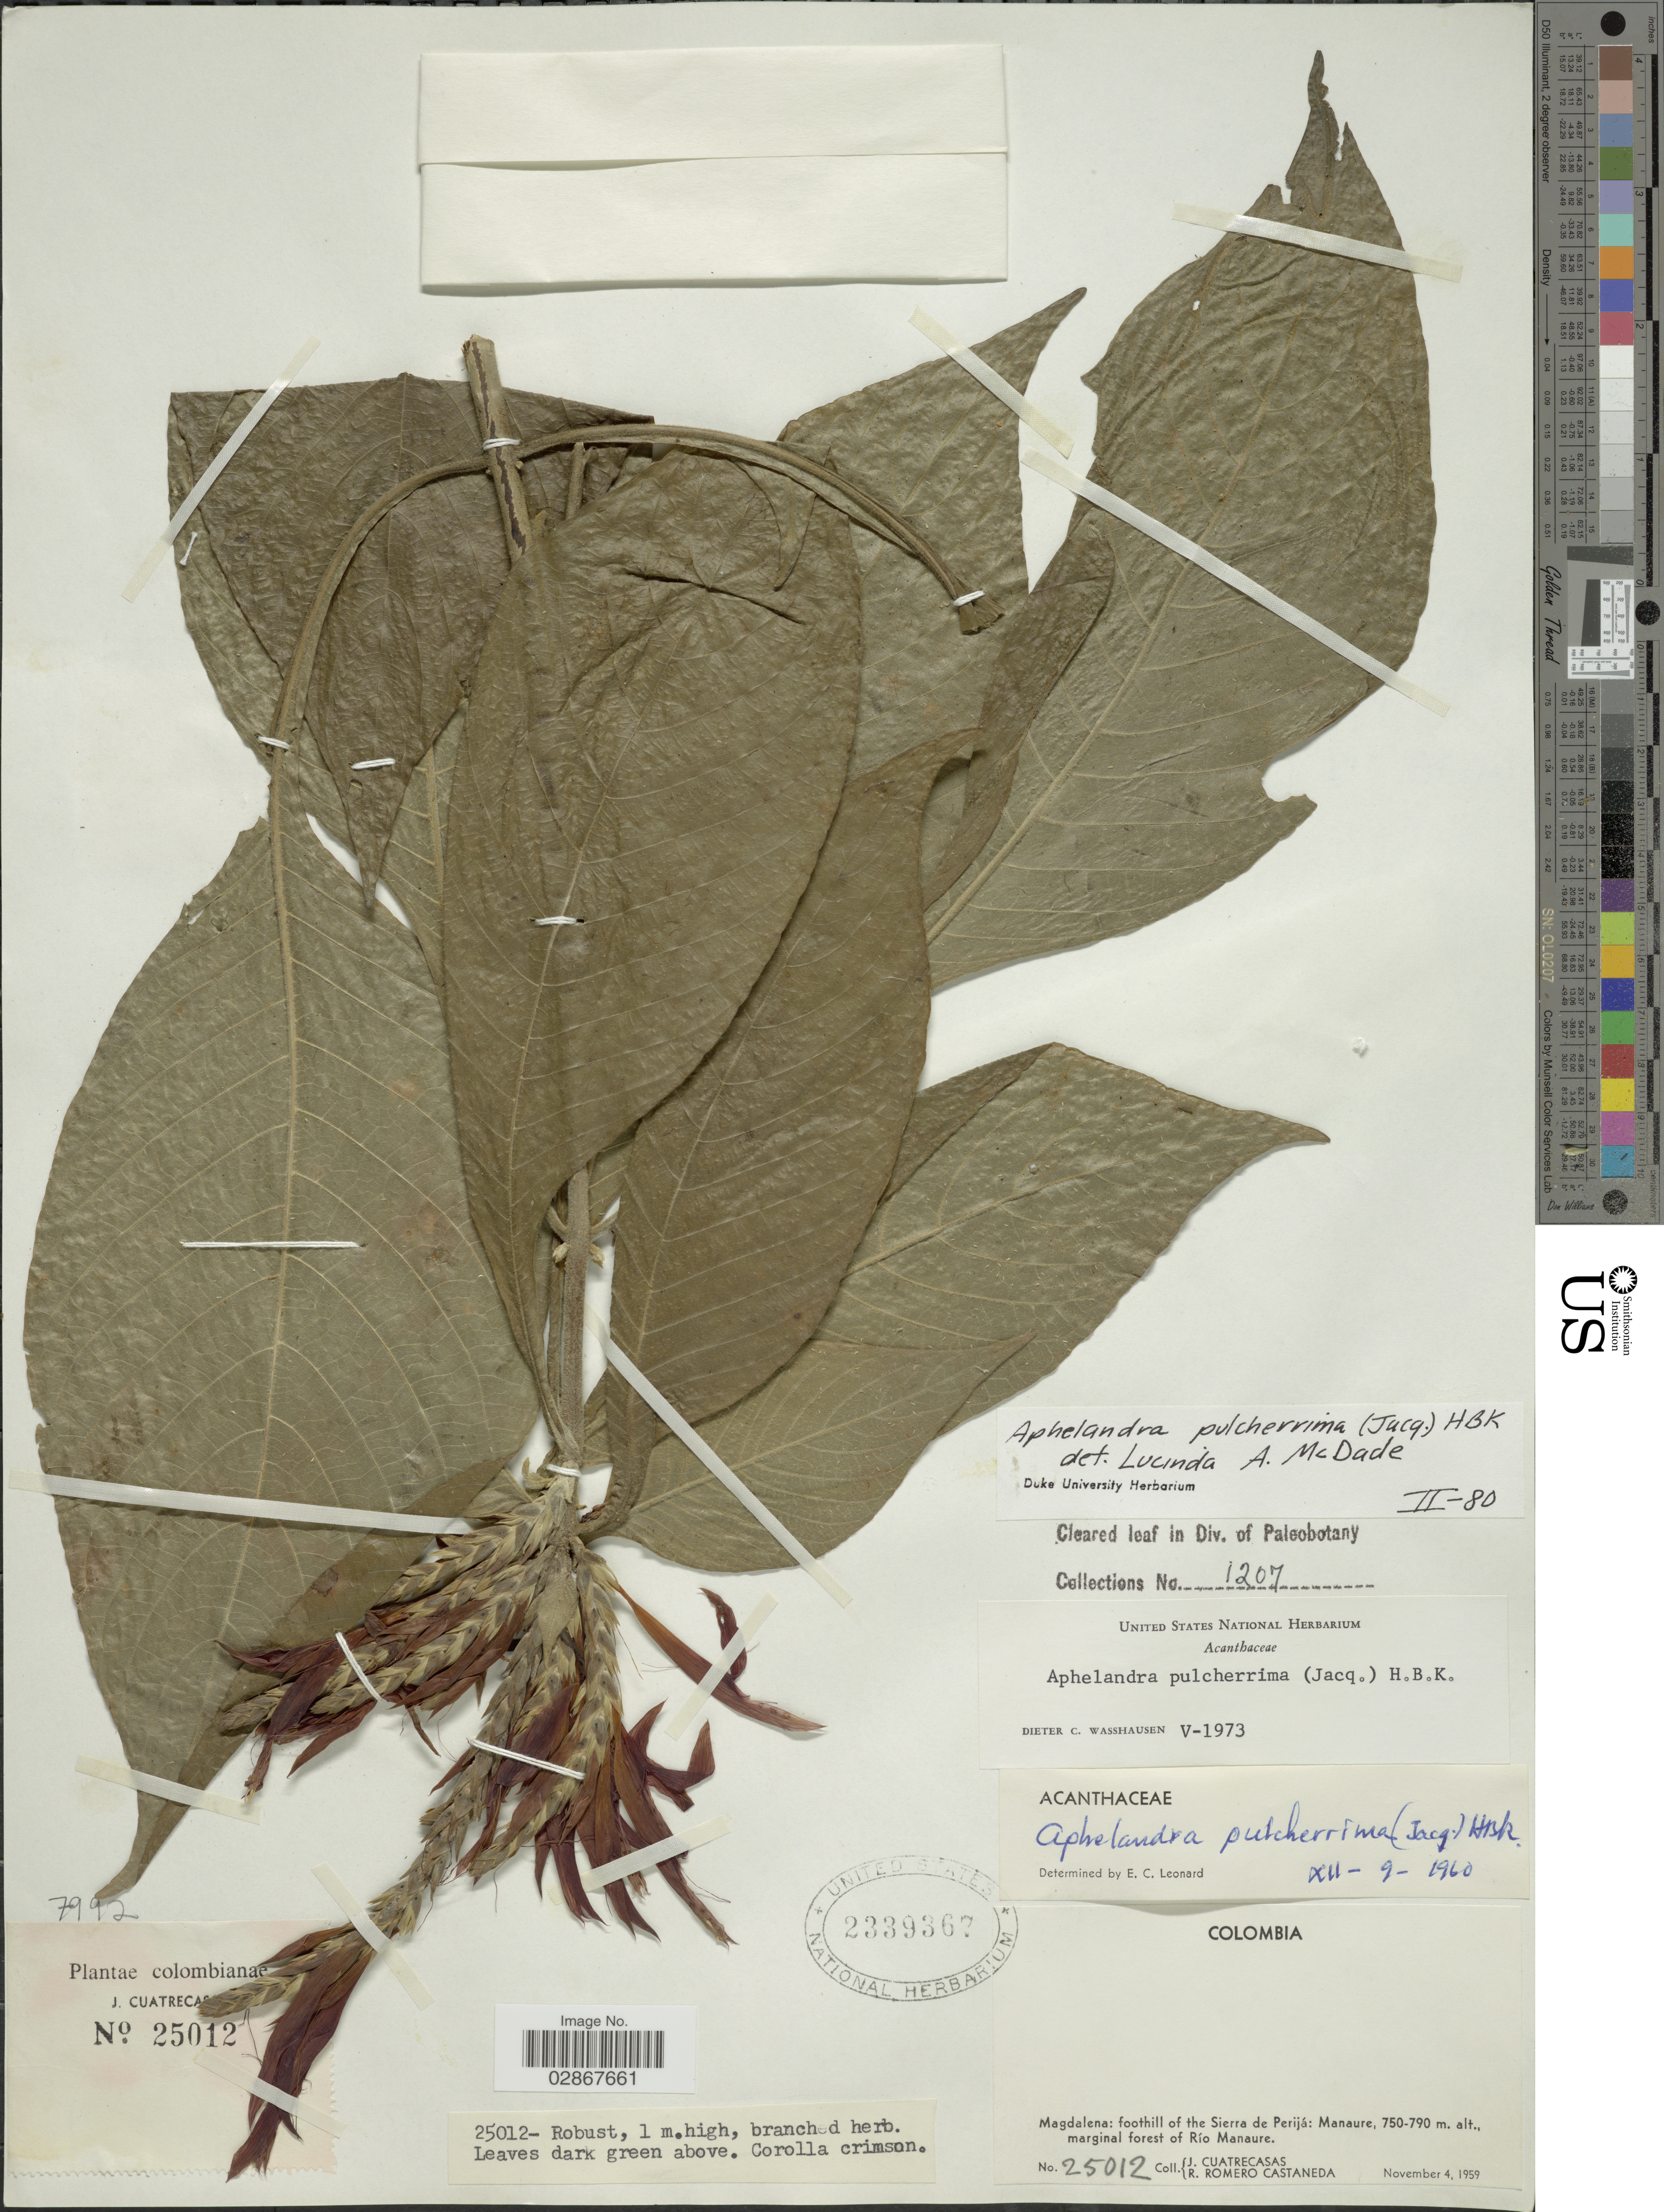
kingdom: Plantae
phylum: Tracheophyta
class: Magnoliopsida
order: Lamiales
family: Acanthaceae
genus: Aphelandra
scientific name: Aphelandra pulcherrima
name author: (Jacq.) Kunth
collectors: J. Cuatrecasas & R. Romero Castañeda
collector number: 25012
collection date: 1959-11-04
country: Colombia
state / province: Magdalena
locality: Foothill of the Sierra de Perijá: Manaure, marginal forest of Río Manaure.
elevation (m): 750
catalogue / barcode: US 2339367